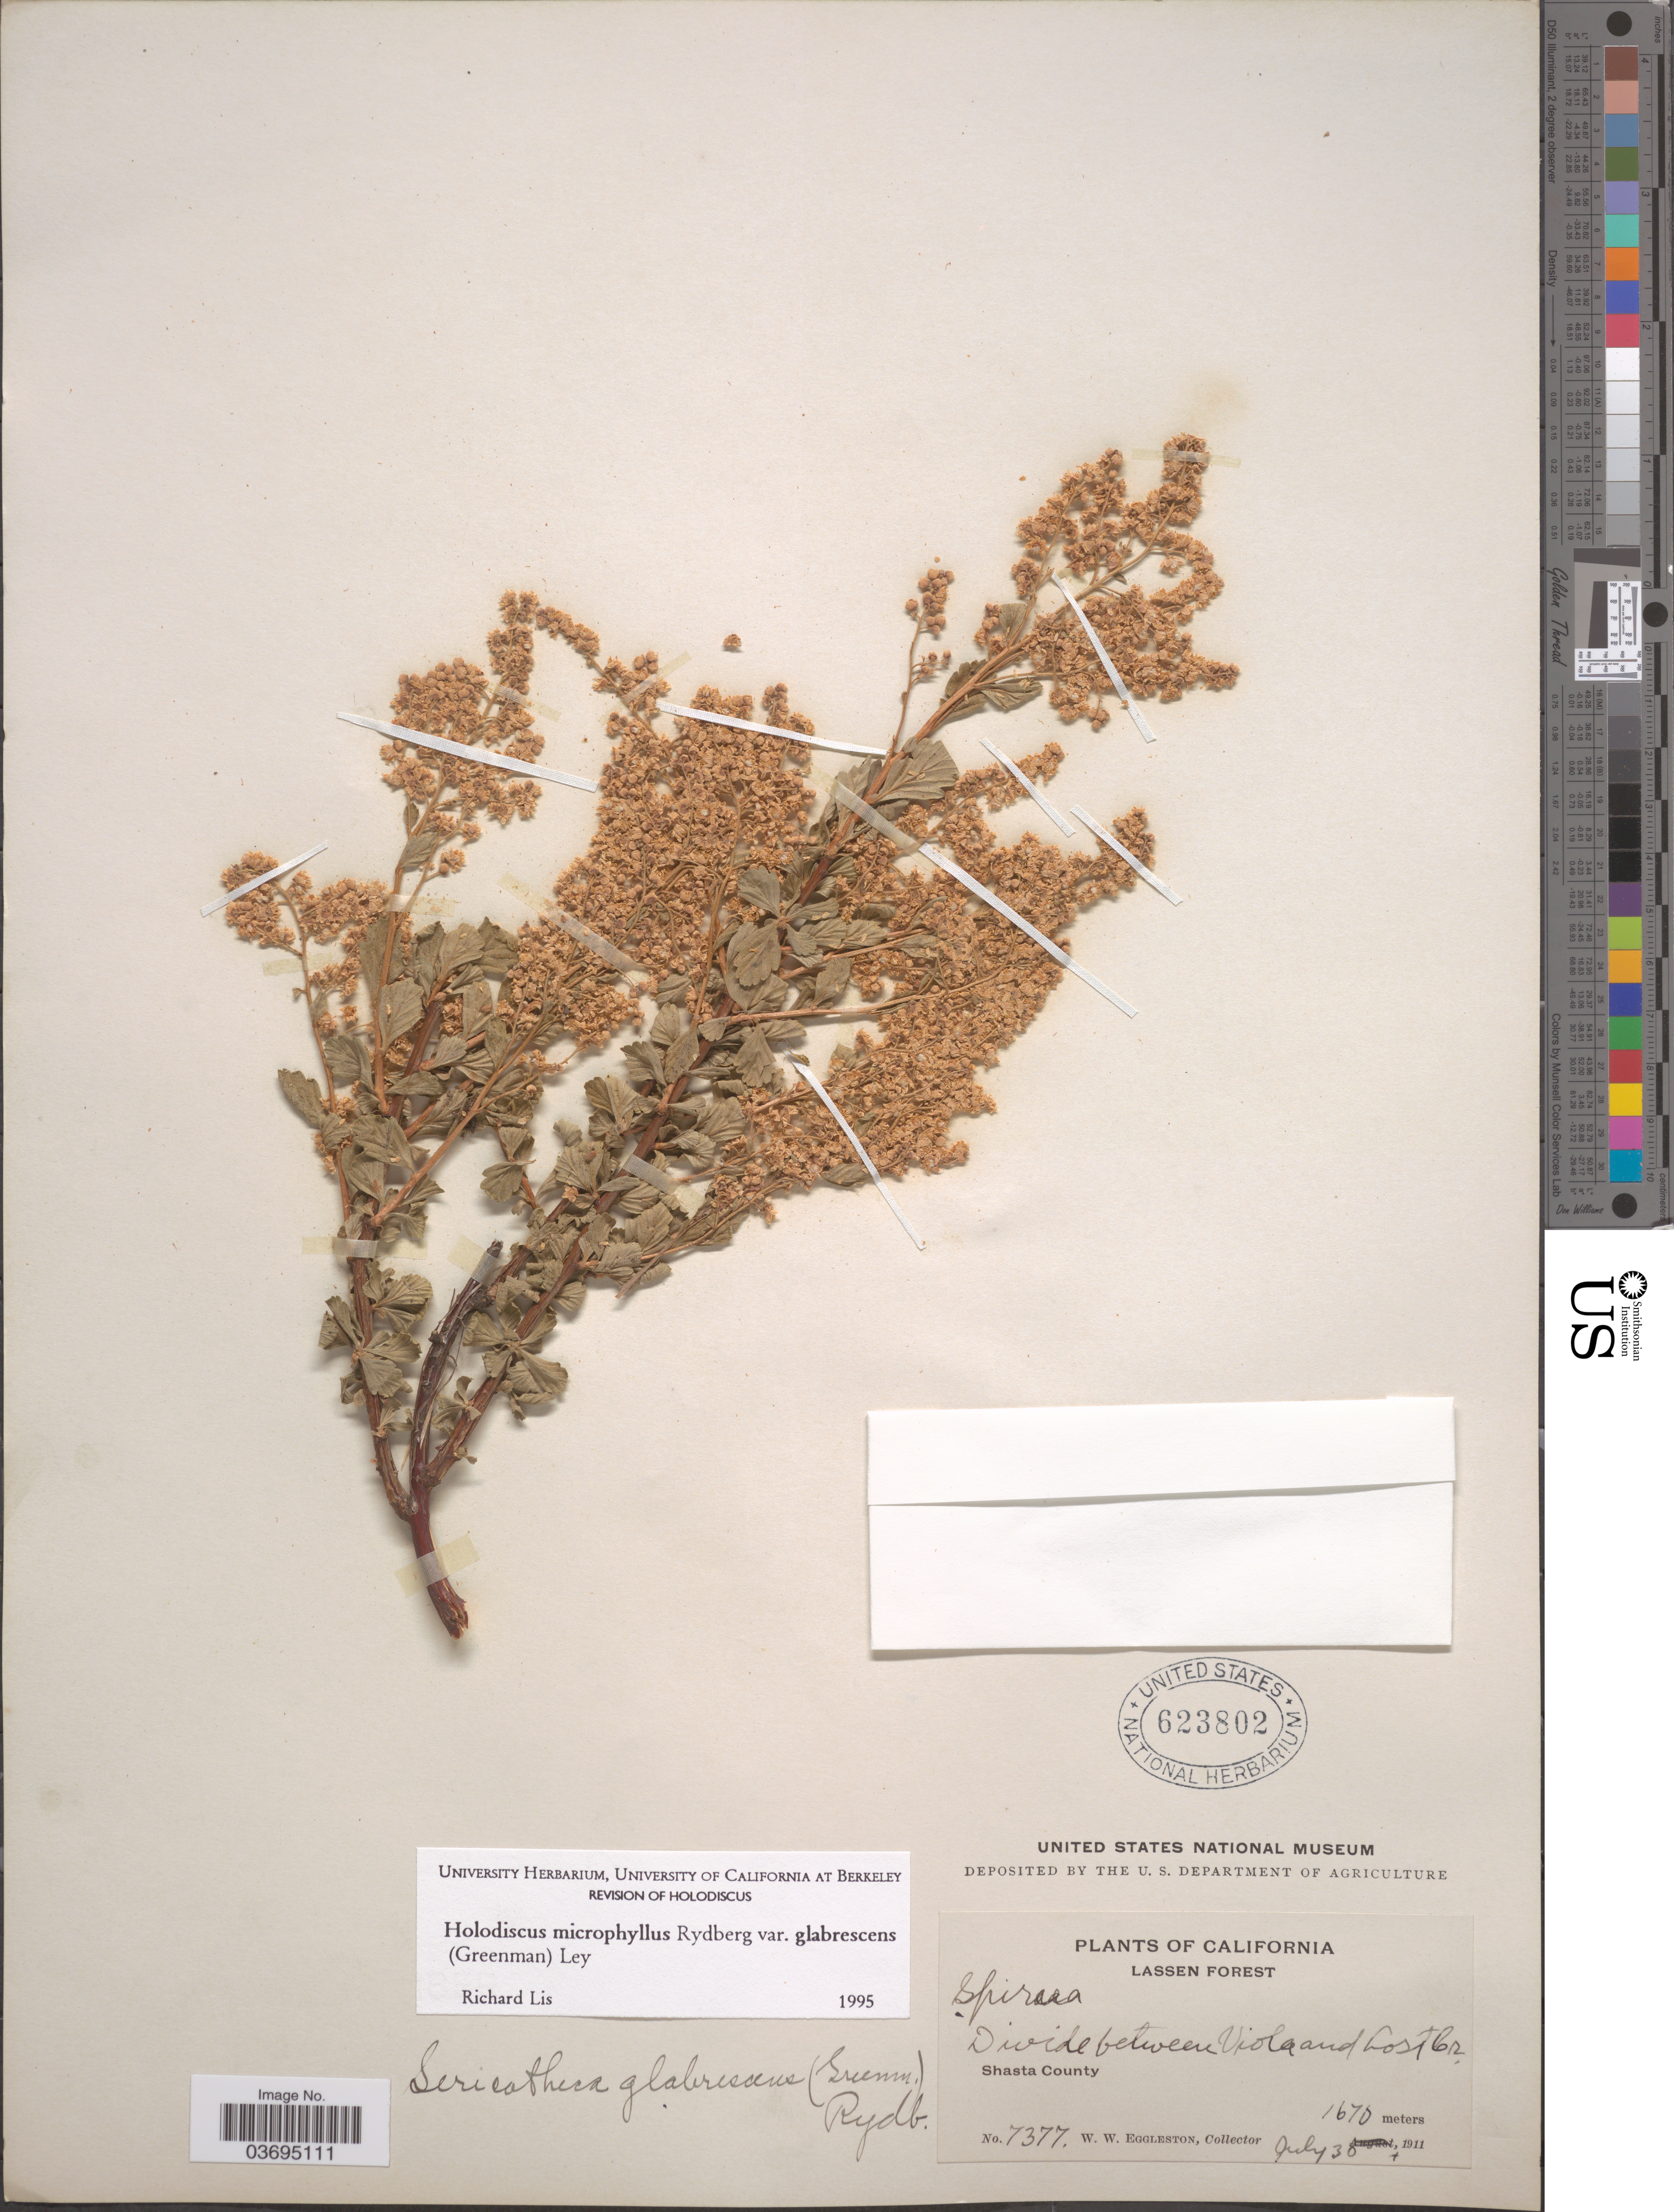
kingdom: Plantae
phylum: Tracheophyta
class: Magnoliopsida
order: Rosales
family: Rosaceae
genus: Holodiscus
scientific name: Holodiscus discolor var. glabrescens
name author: (Greenm.) Jeps.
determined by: Strong, Mark T., (BOT), Smithsonian Institution - National Museum of Natural History (UNITED STATES)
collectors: W. W. Eggleston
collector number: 7377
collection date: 1911-07-30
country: United States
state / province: California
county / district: Shasta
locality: Lassen Forest. Divide between Viola and Lost Cr. Shasta County.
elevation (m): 1670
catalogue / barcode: US 623802